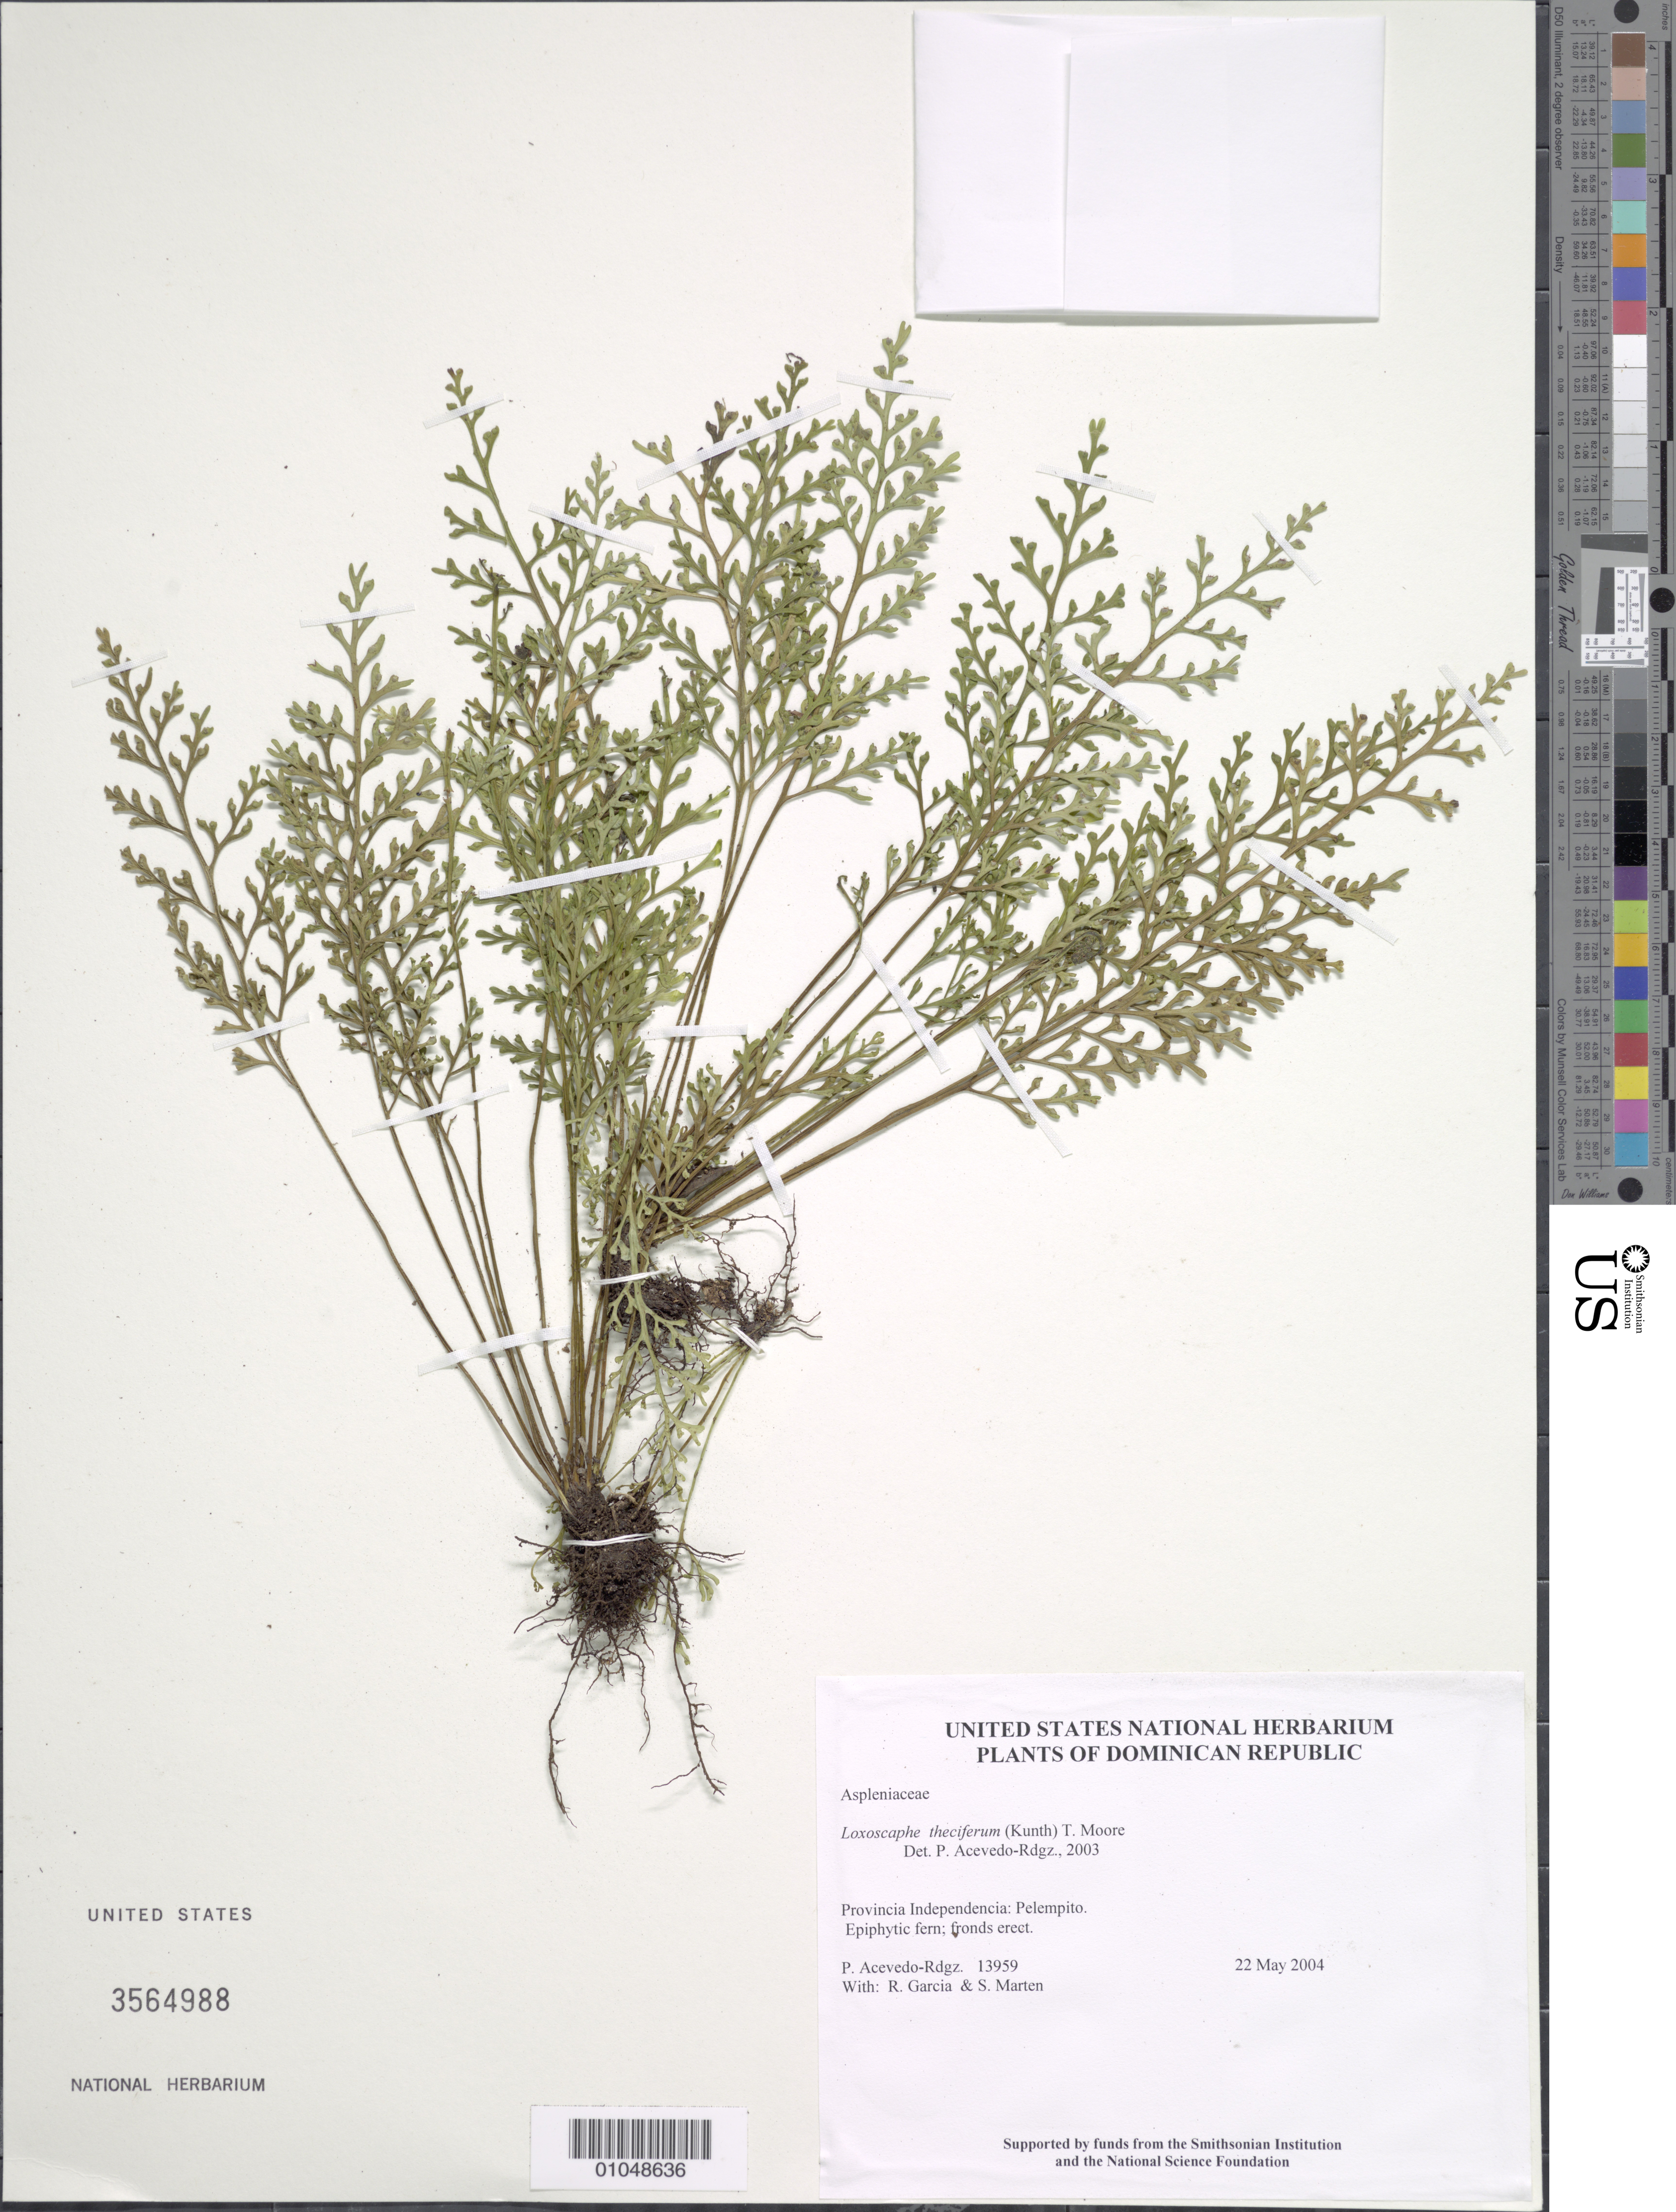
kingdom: Plantae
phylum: Tracheophyta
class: Polypodiopsida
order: Polypodiales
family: Aspleniaceae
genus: Asplenium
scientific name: Asplenium theciferum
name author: (Kunth) Mett.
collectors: P. Acevedo-Rodr., R. G. García & S. Marten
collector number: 13959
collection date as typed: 22 May 2004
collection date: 2004-05-22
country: Dominican Republic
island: Hispaniola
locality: Provincia Independencia: Pelempito.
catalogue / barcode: US 3564988